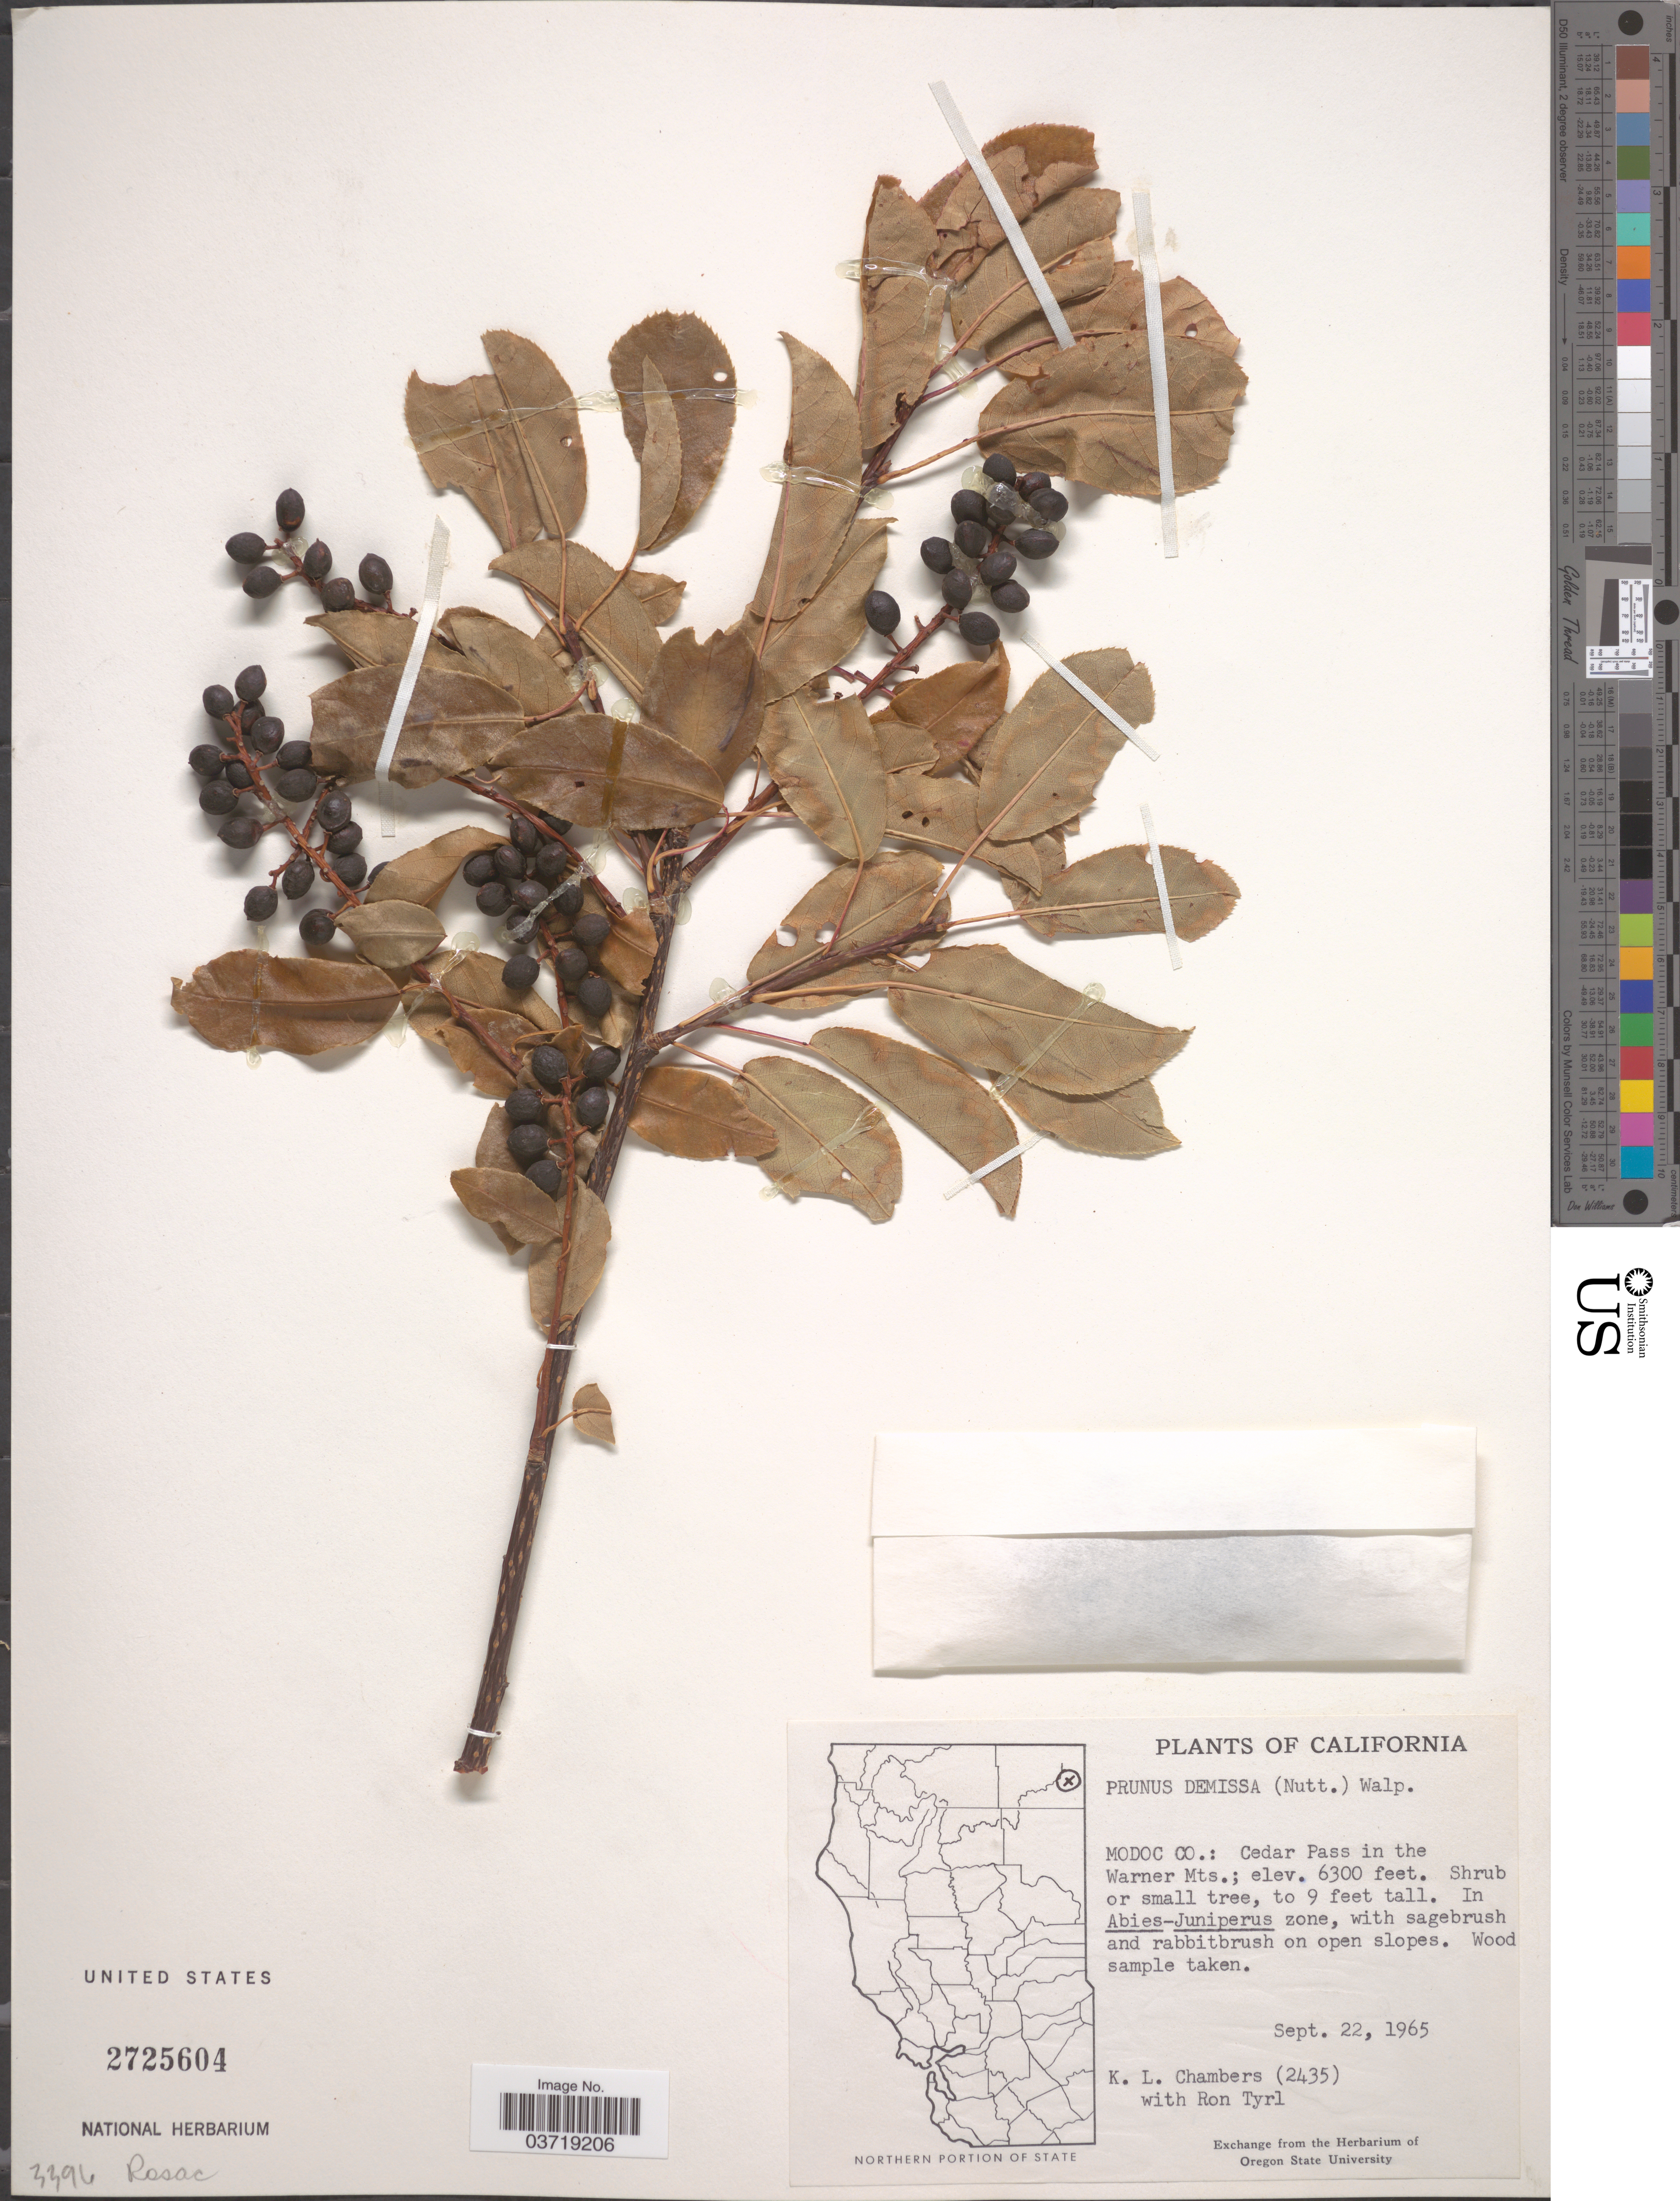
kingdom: Plantae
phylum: Tracheophyta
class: Magnoliopsida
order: Rosales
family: Rosaceae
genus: Prunus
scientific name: Prunus virginiana var. demissa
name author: (Nutt.) Torr.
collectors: K. Chambers & R. Tyrl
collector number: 2435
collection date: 1965-09-22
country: United States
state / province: California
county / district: Modoc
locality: Modoc Co.: Cedar Pass in the Warner Mts.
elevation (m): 1920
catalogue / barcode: US 2725604